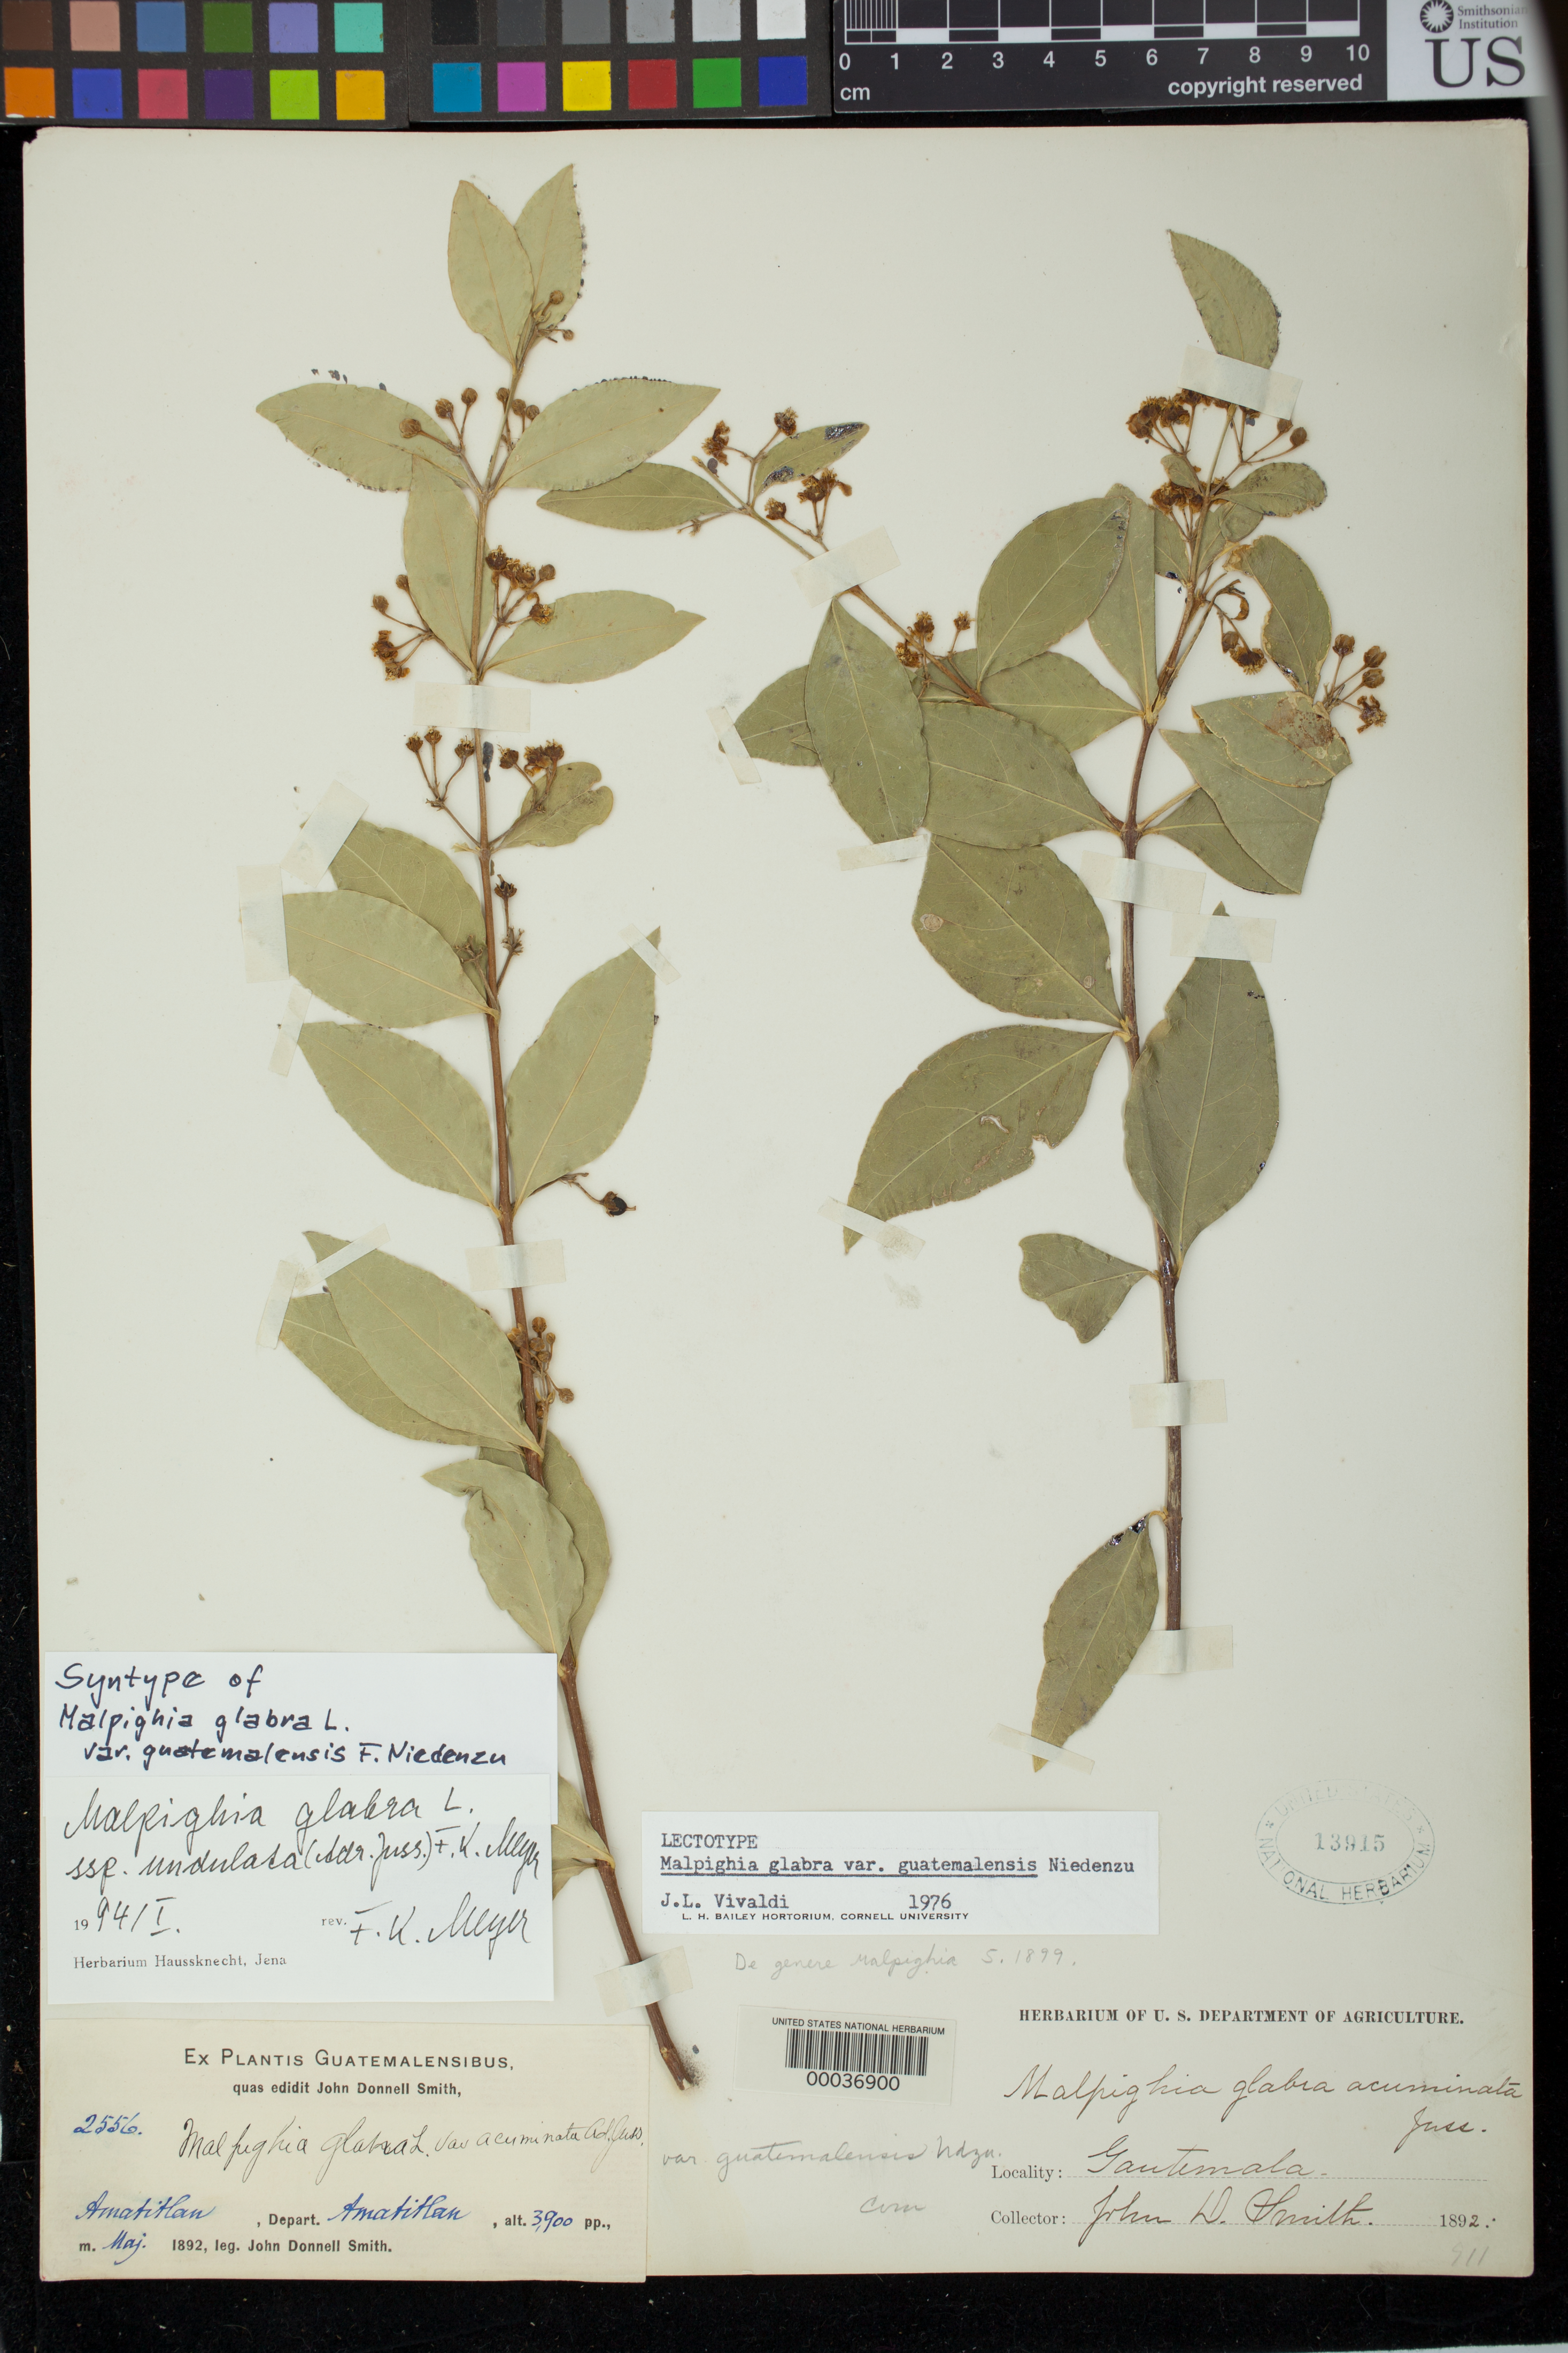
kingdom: Plantae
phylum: Tracheophyta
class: Magnoliopsida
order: Malpighiales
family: Malpighiaceae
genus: Malpighia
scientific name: Malpighia glabra var. guatemalensis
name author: Nied.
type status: Lectotype; Syntype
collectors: J. Donnell Smith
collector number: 2556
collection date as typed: May 1892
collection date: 1892-05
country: Guatemala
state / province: Guatemala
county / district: Amatitlan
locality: Amatitlán.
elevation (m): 1189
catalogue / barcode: US 13915